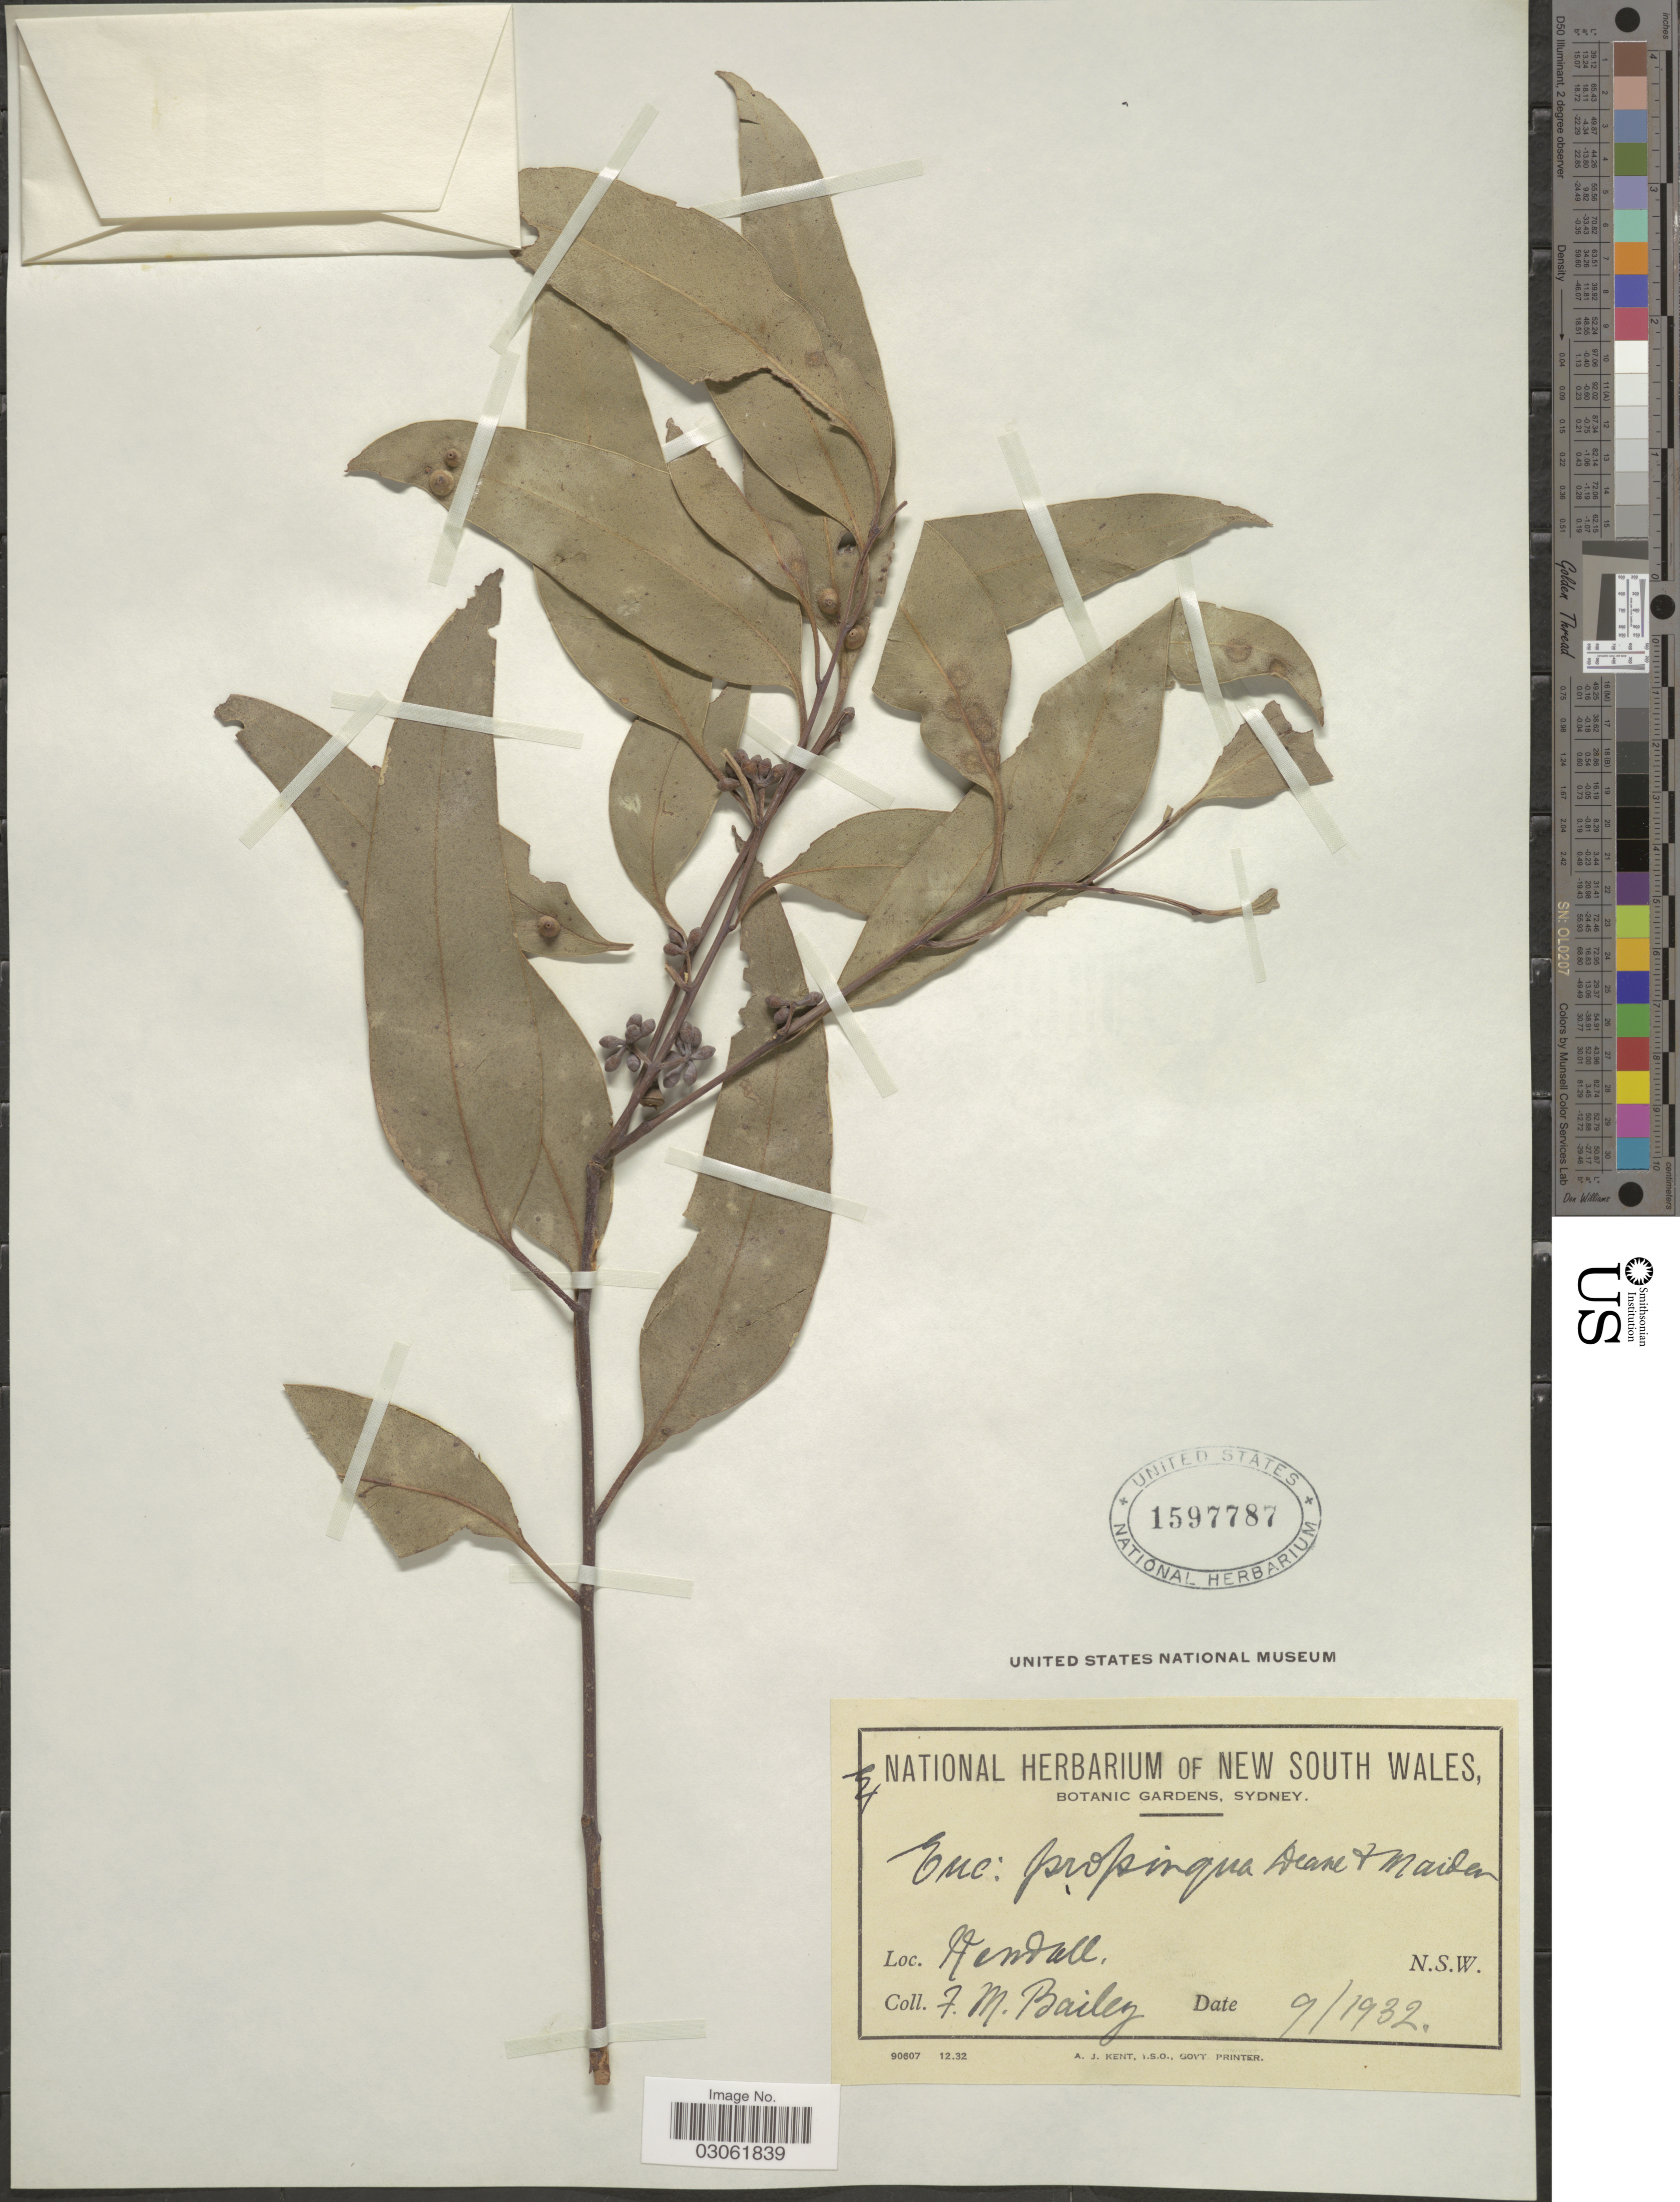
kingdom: Plantae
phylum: Tracheophyta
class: Magnoliopsida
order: Myrtales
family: Myrtaceae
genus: Eucalyptus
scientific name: Eucalyptus propinqua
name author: H. Deane & Maiden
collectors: F. M. Bailey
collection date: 1932-09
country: Australia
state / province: New South Wales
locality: Kendall.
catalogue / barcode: US 1597787